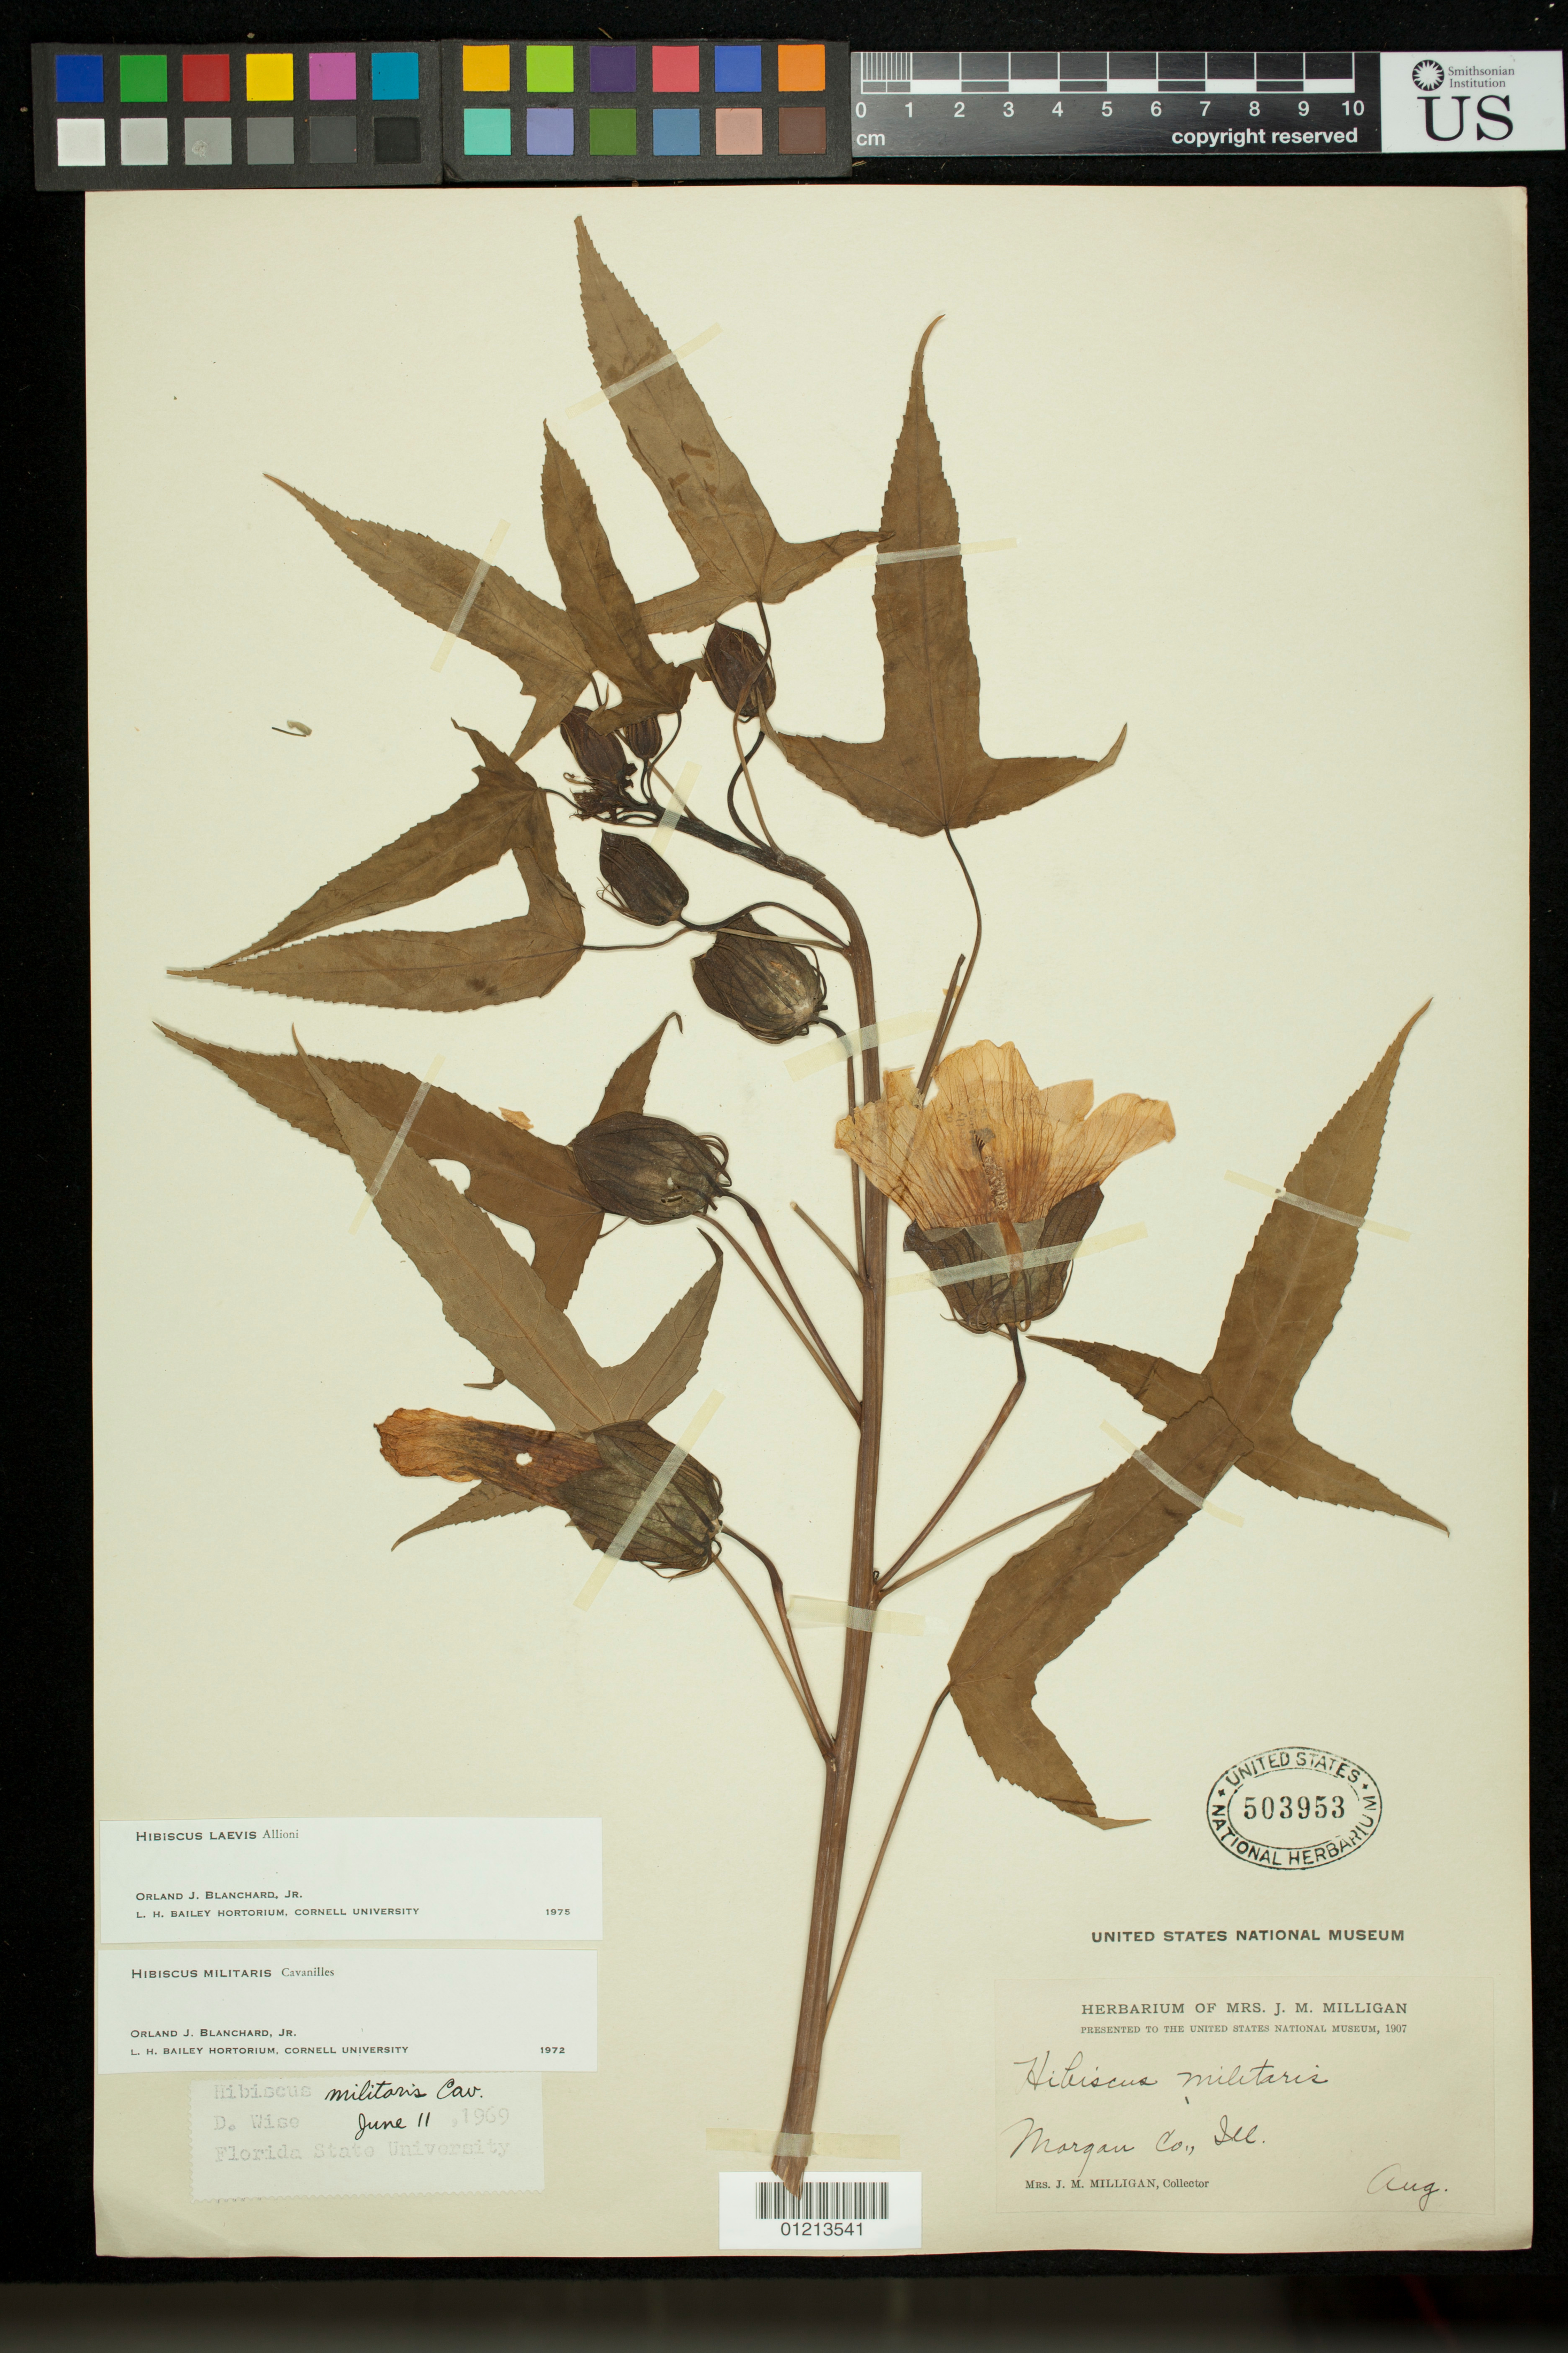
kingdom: Plantae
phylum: Tracheophyta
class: Magnoliopsida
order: Malvales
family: Malvaceae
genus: Hibiscus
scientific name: Hibiscus laevis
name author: All.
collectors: J. M. Milligan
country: United States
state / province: Illinois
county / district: Morgan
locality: Morgan Co., Ill.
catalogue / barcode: US 503953